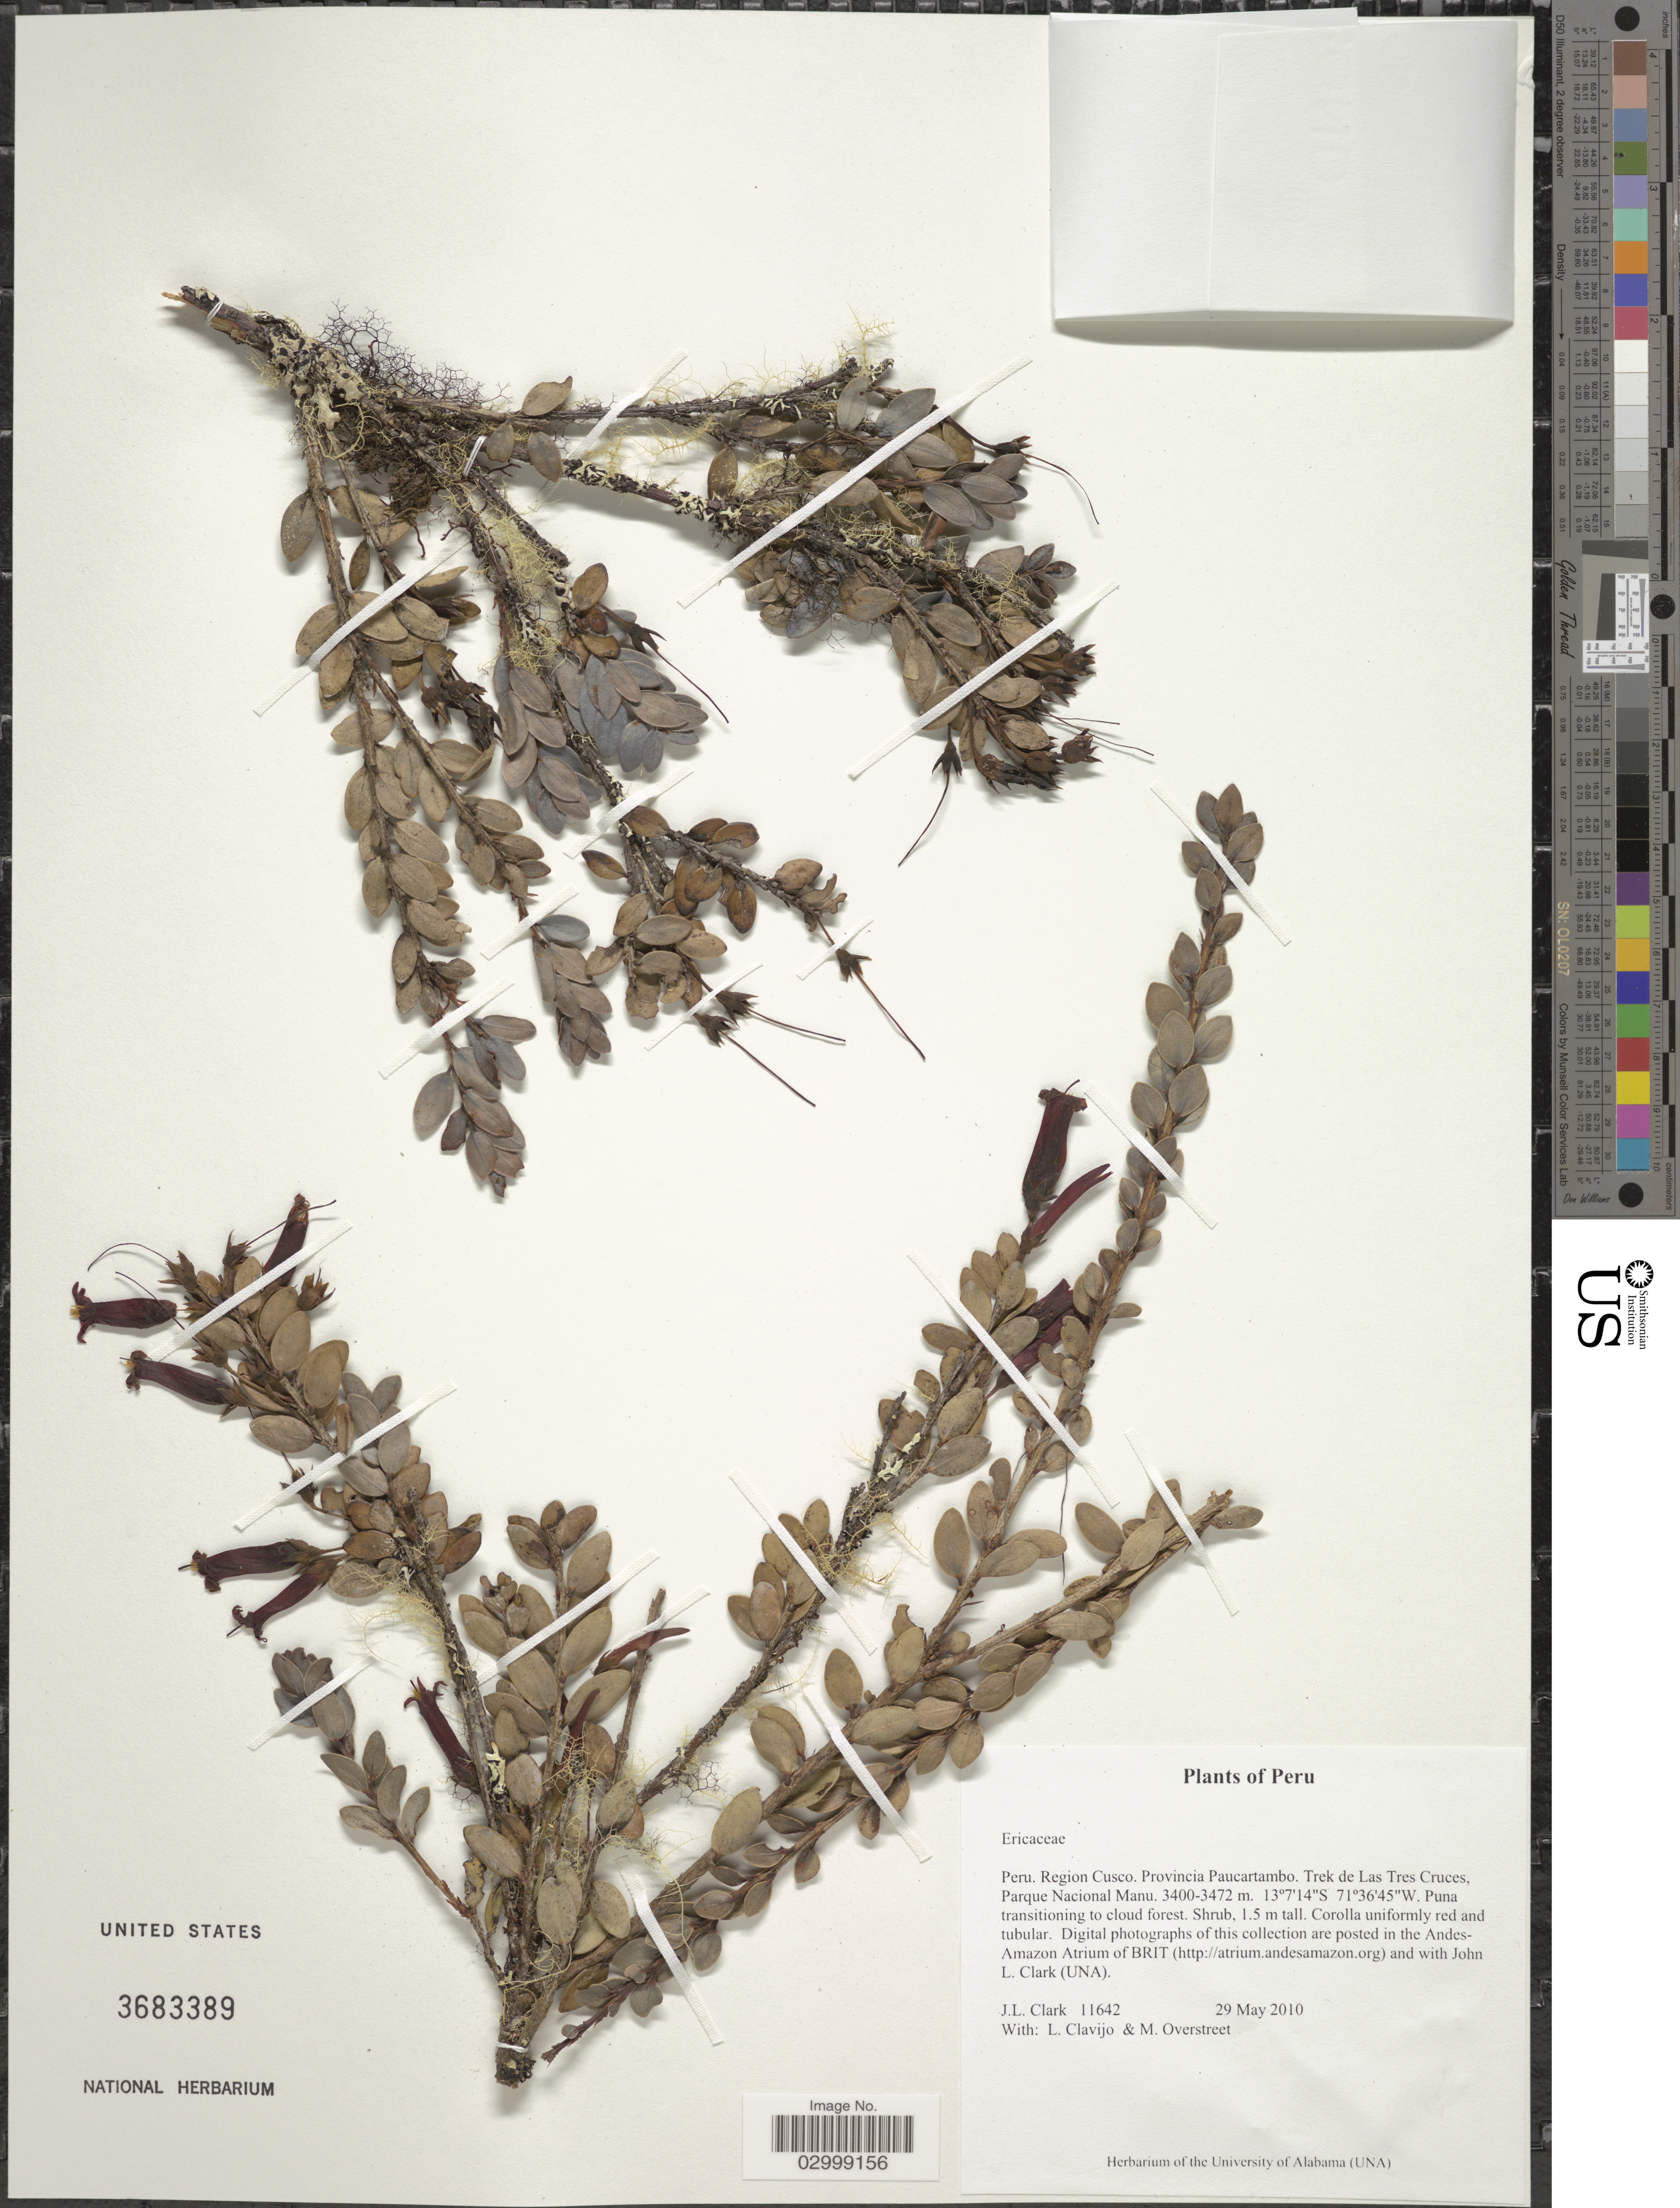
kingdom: Plantae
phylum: Tracheophyta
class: Magnoliopsida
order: Ericales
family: Ericaceae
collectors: J. L. Clark, L. Clavijo & M. Overstreet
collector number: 11642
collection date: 2010-05-29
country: Peru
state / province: Cusco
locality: Region Cusco, Provincia Paucartambo, TRek de Las Tres Cruces, Parque Nacional Manu.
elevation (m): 3400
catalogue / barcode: US 3683389